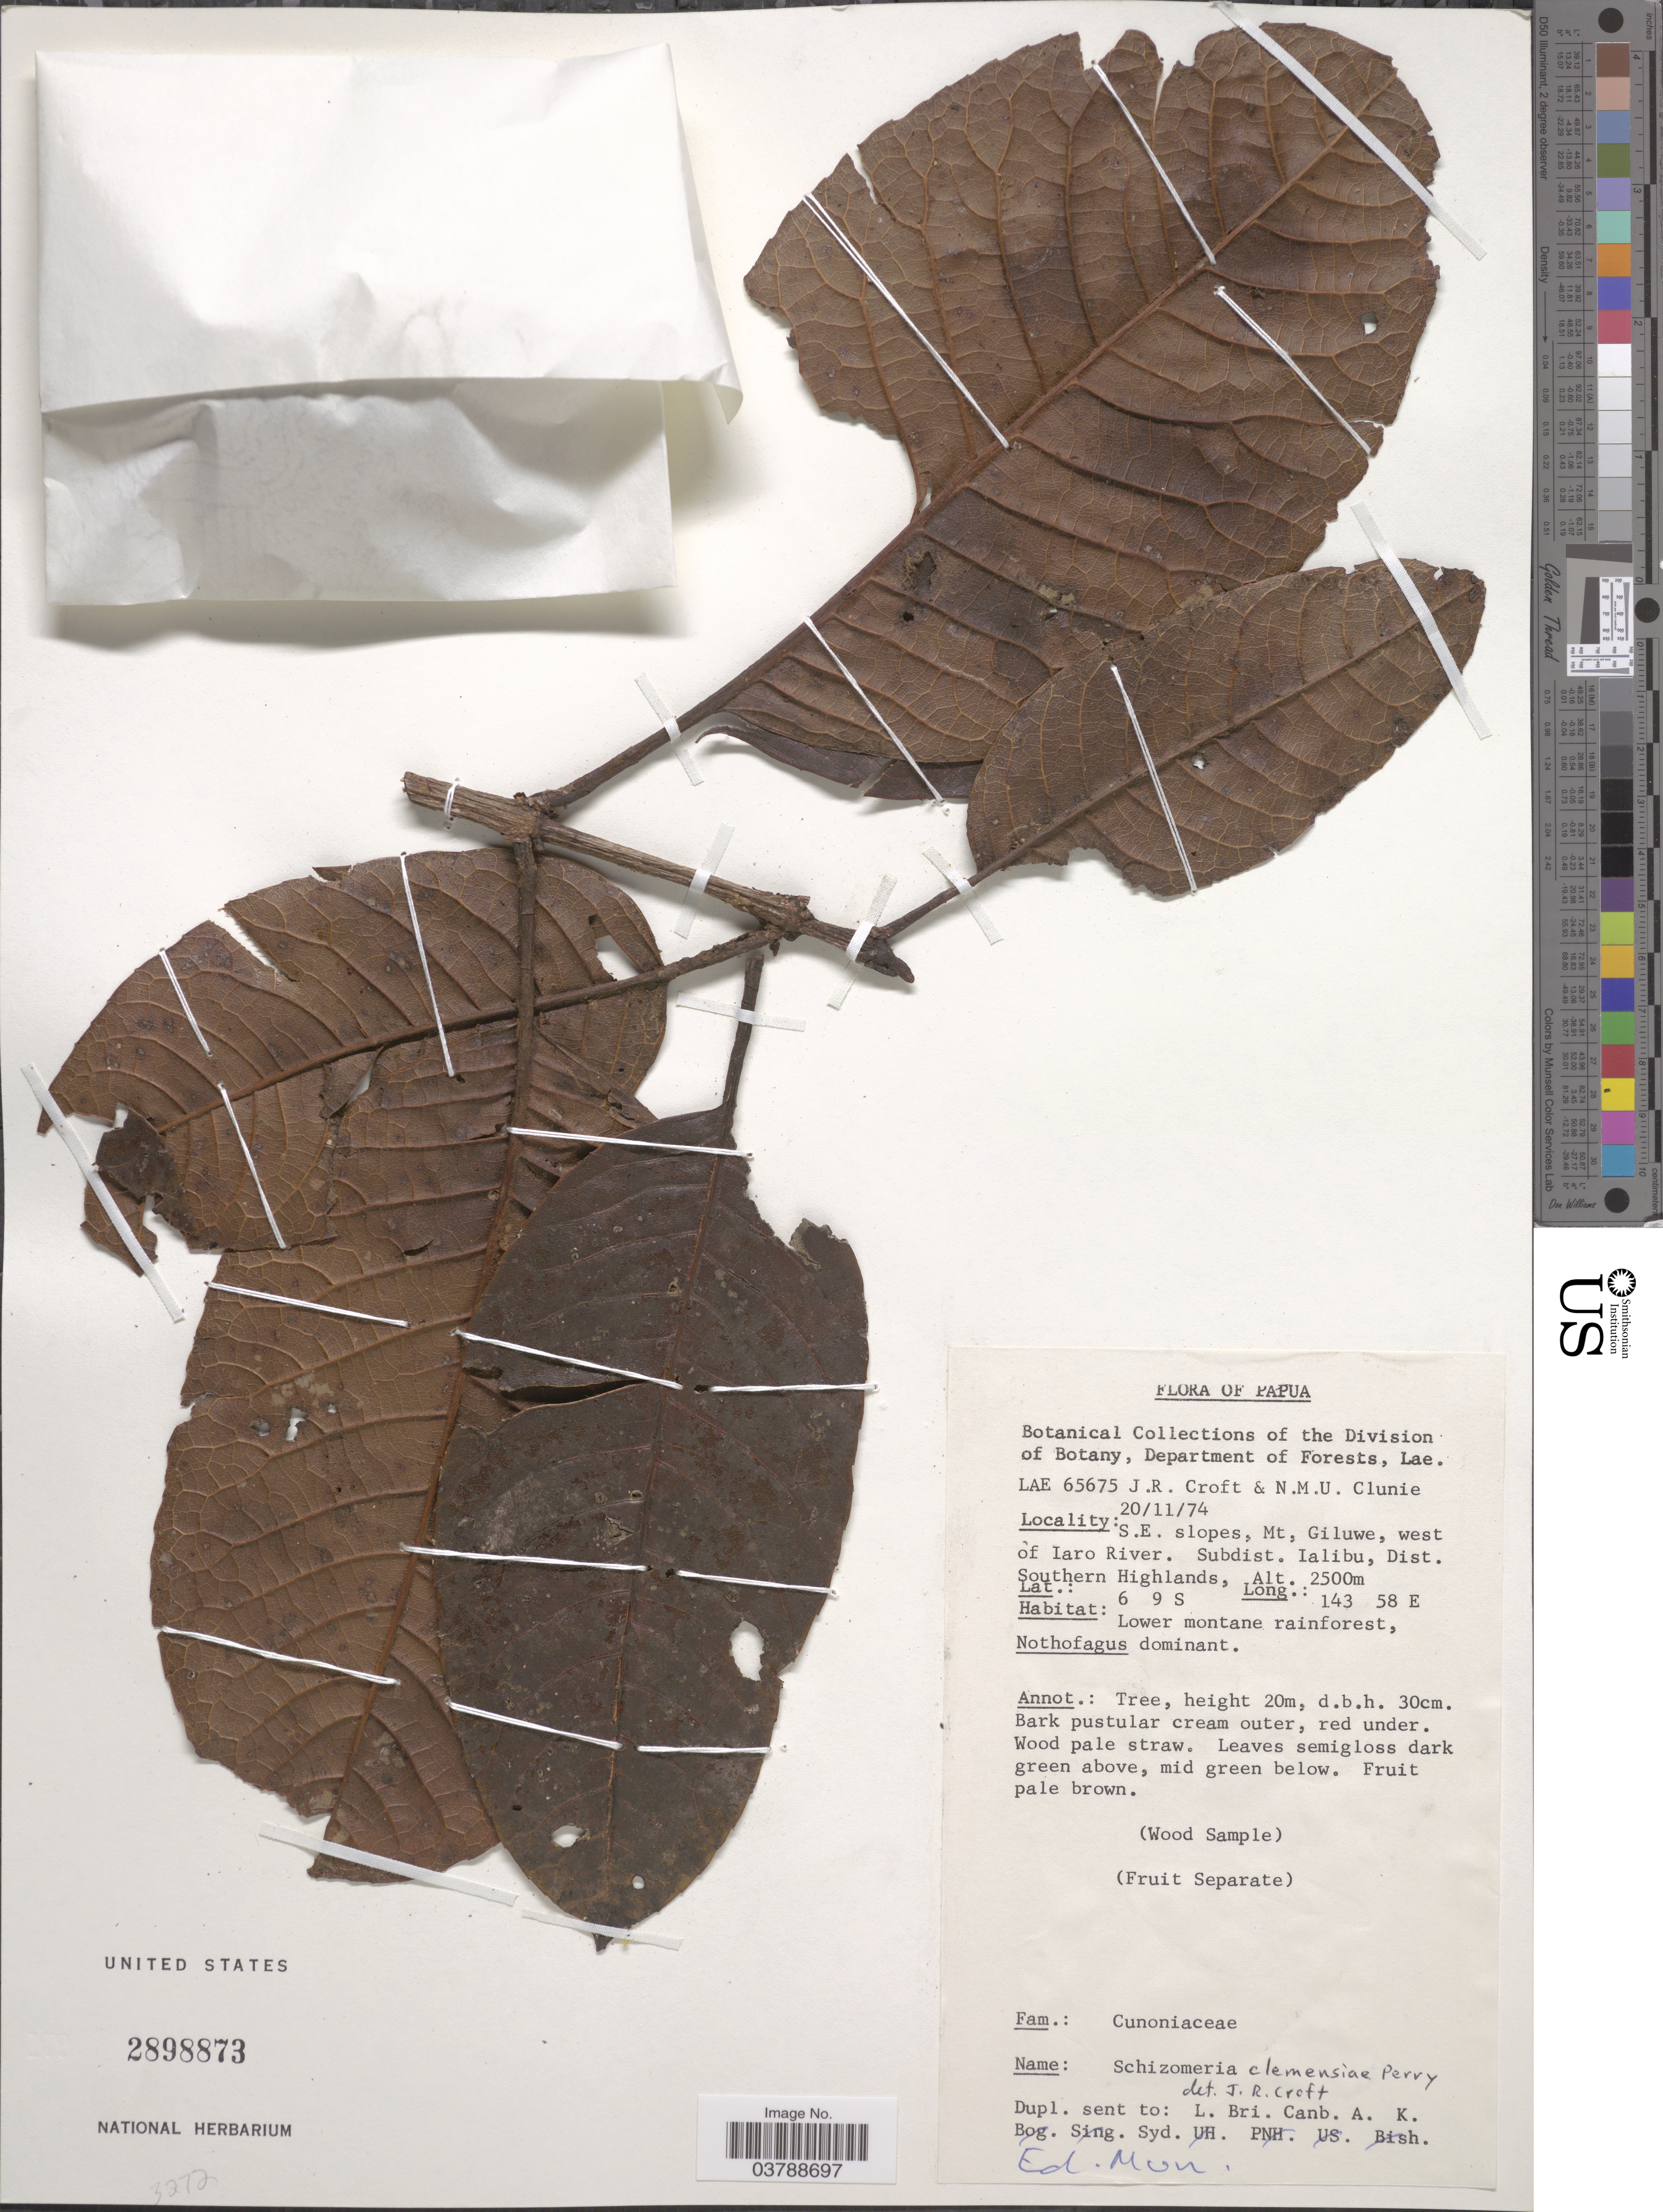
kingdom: Plantae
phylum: Tracheophyta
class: Magnoliopsida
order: Oxalidales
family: Cunoniaceae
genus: Schizomeria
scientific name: Schizomeria clemensiae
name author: L.M. Perry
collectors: J. R. Croft & N.M.U. Clunie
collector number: LAE65675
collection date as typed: Transcribed d/m/y: 20/11/74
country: Papua New Guinea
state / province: Southern Highlands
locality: Papua. S.E. slopes, Mt, Giluwe, west of Iaro River. Subdist. Ialibu, Dist. Southern Highlands.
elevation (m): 2500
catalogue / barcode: US 2898873